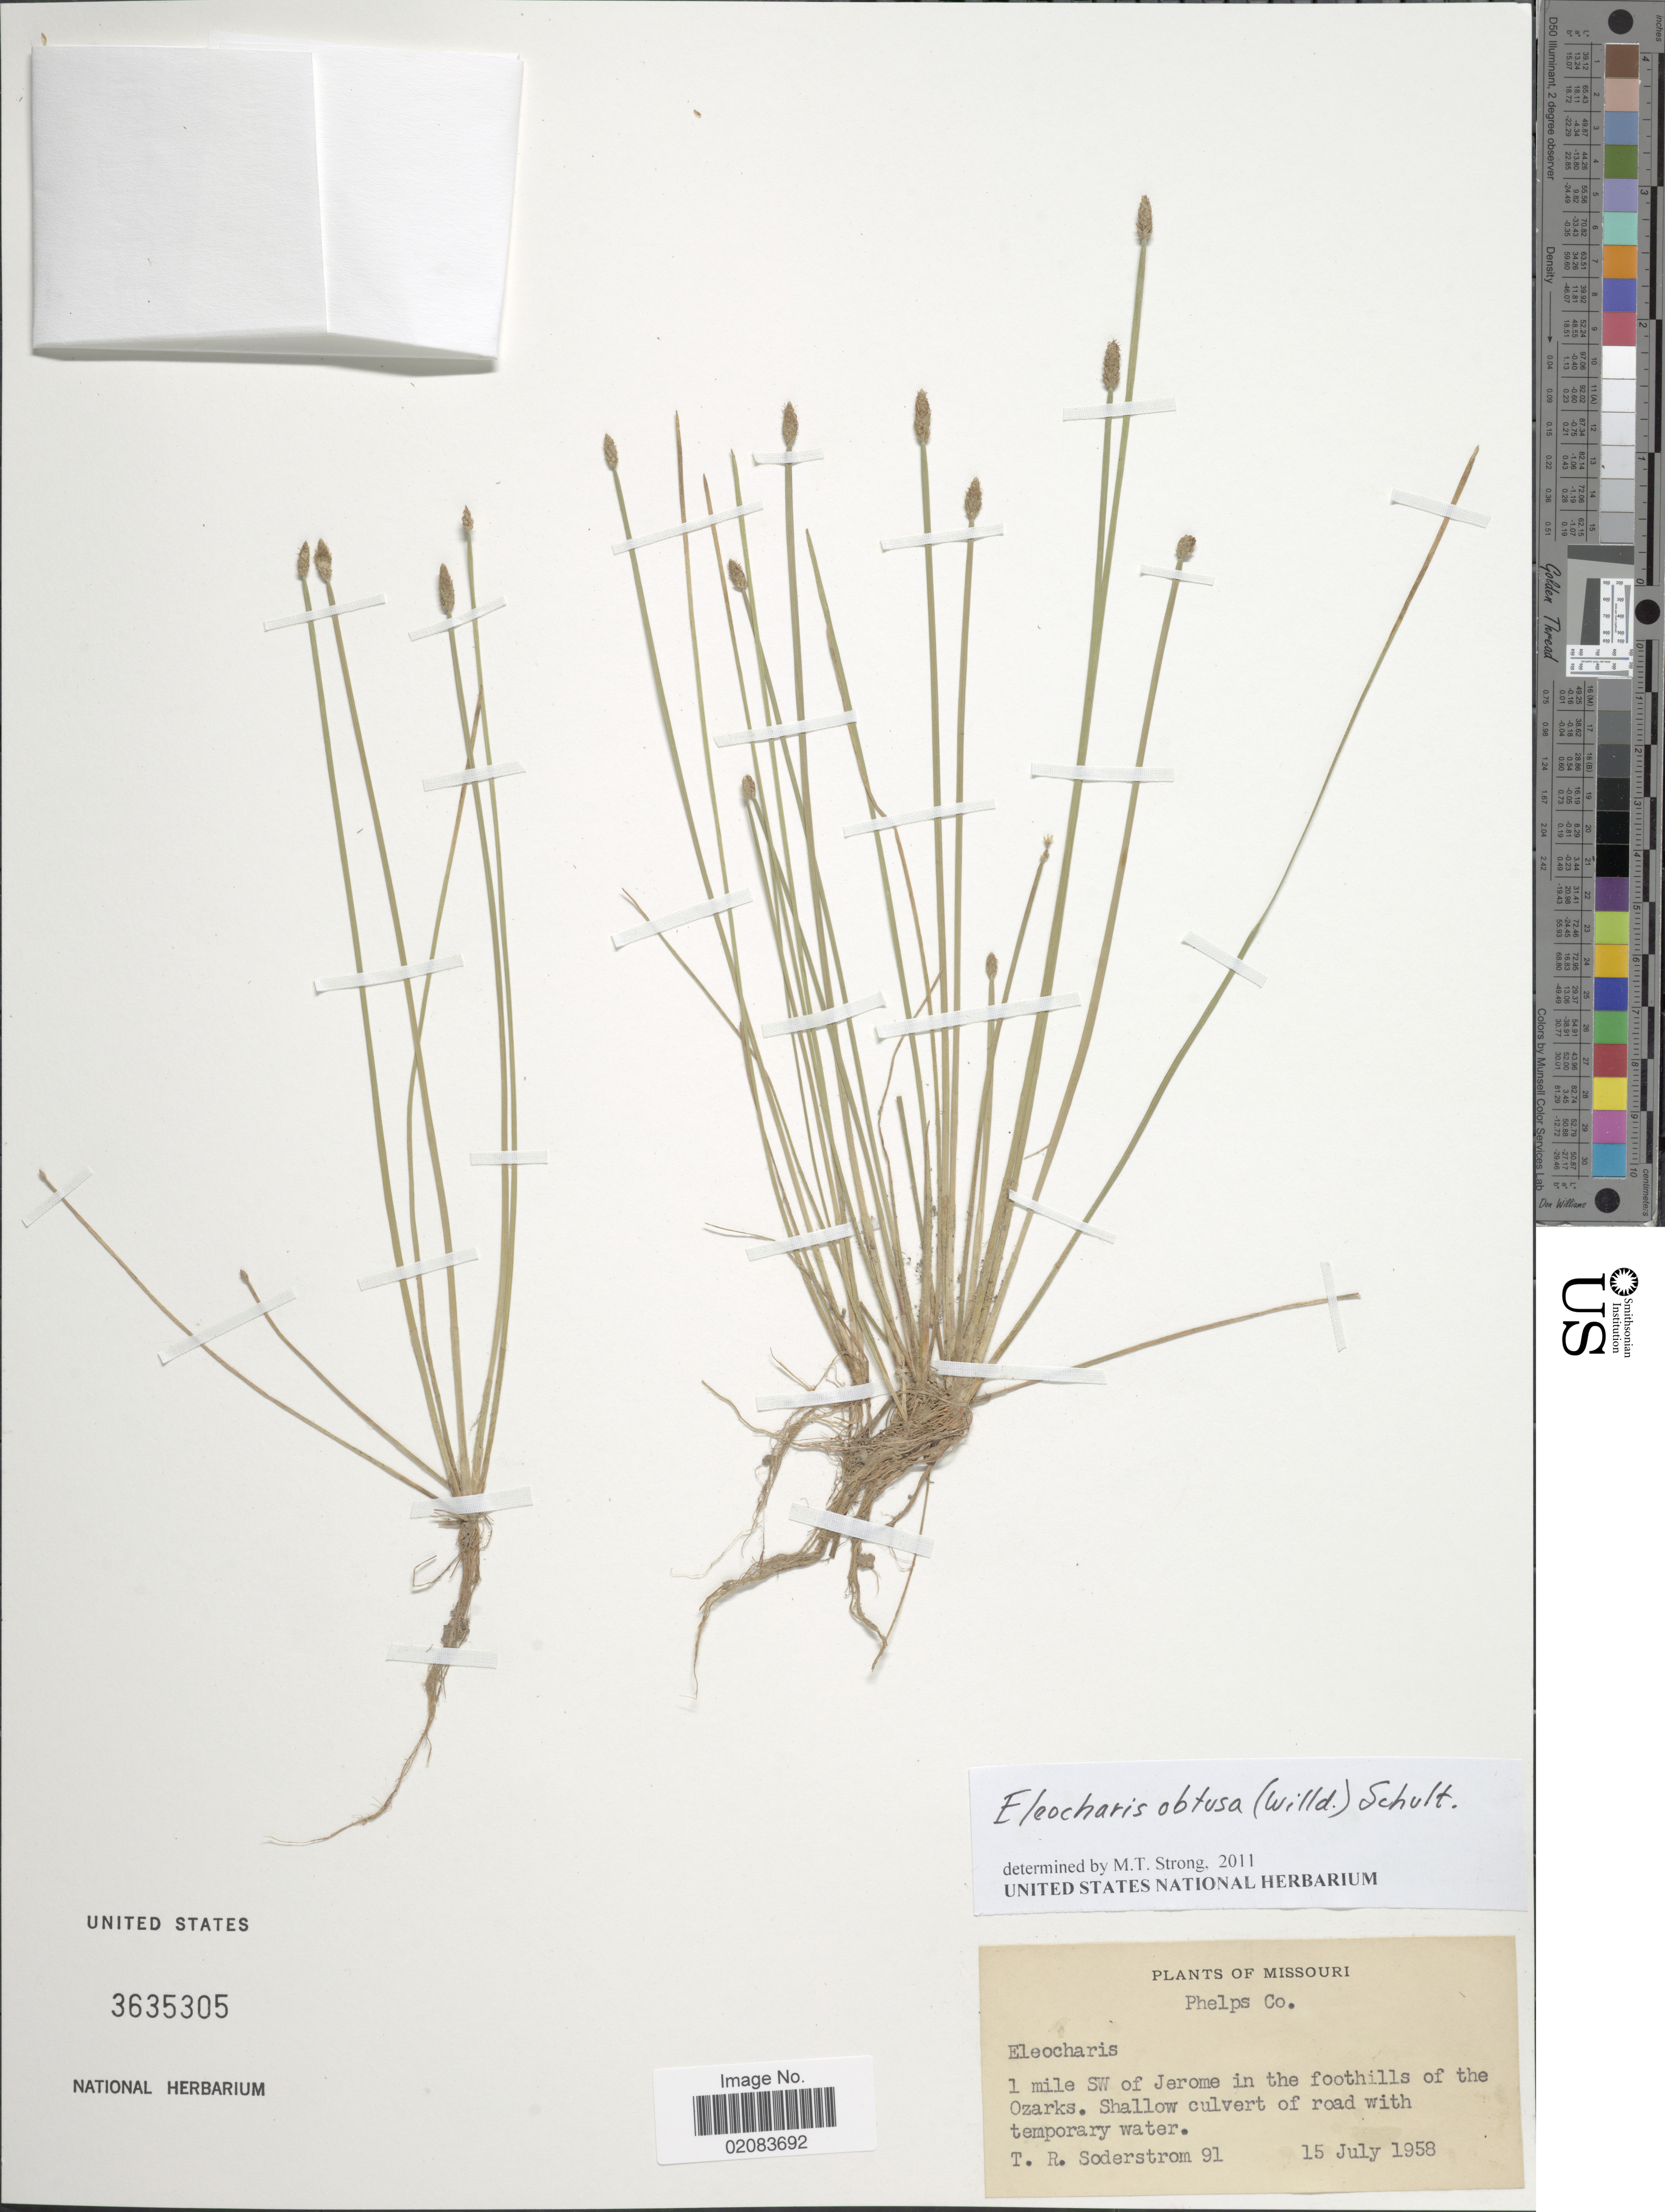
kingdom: Plantae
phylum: Tracheophyta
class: Liliopsida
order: Poales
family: Cyperaceae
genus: Eleocharis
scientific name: Eleocharis obtusa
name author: (Willd.) Schult.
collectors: T. R. Soderstrom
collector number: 91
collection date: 1958-07-15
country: United States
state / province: Missouri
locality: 1 mile SW of Jerome in the foothills of the Ozarks, Shallow culvert of road with temporary water, Phelps Co.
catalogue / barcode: US 3635305